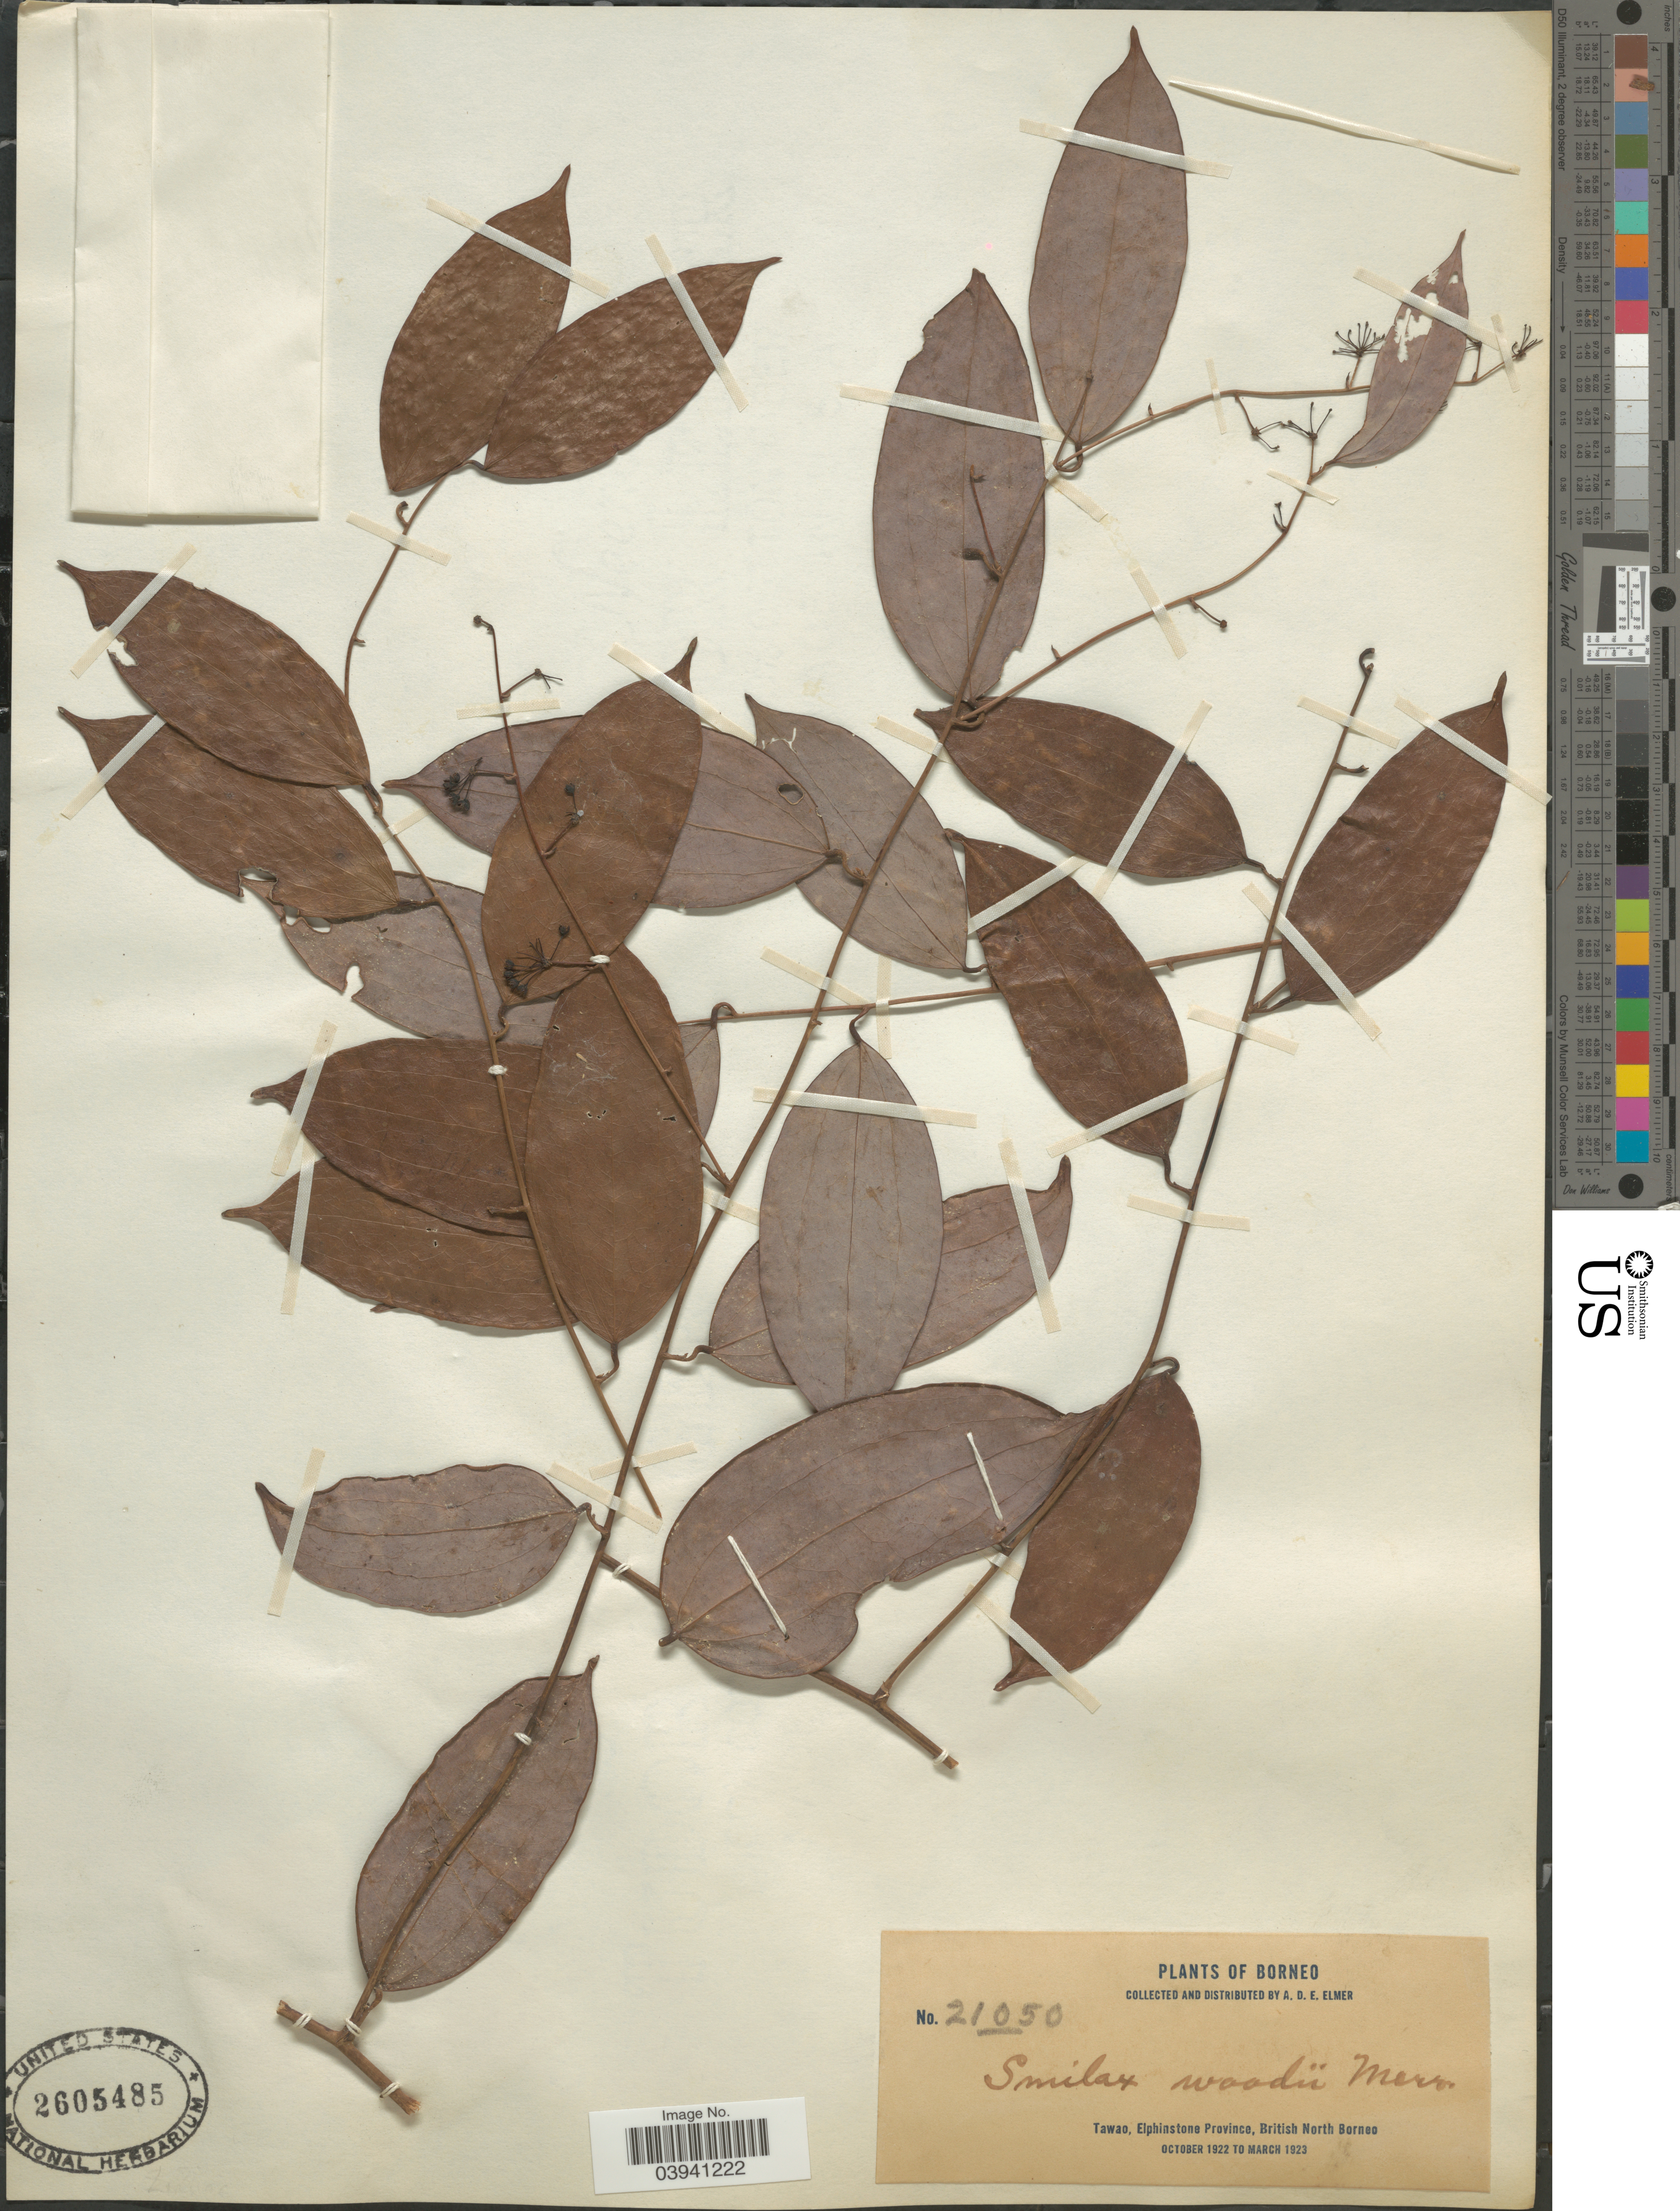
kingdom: Plantae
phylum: Tracheophyta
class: Liliopsida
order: Liliales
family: Smilacaceae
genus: Smilax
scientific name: Smilax woodii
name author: Merr.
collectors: A. D. E. Elmer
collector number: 21050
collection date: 1922-10/1923-03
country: Malaysia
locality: Borneo. Tawao, Elphinstone Province, British North Borneo.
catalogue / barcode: US 2605485